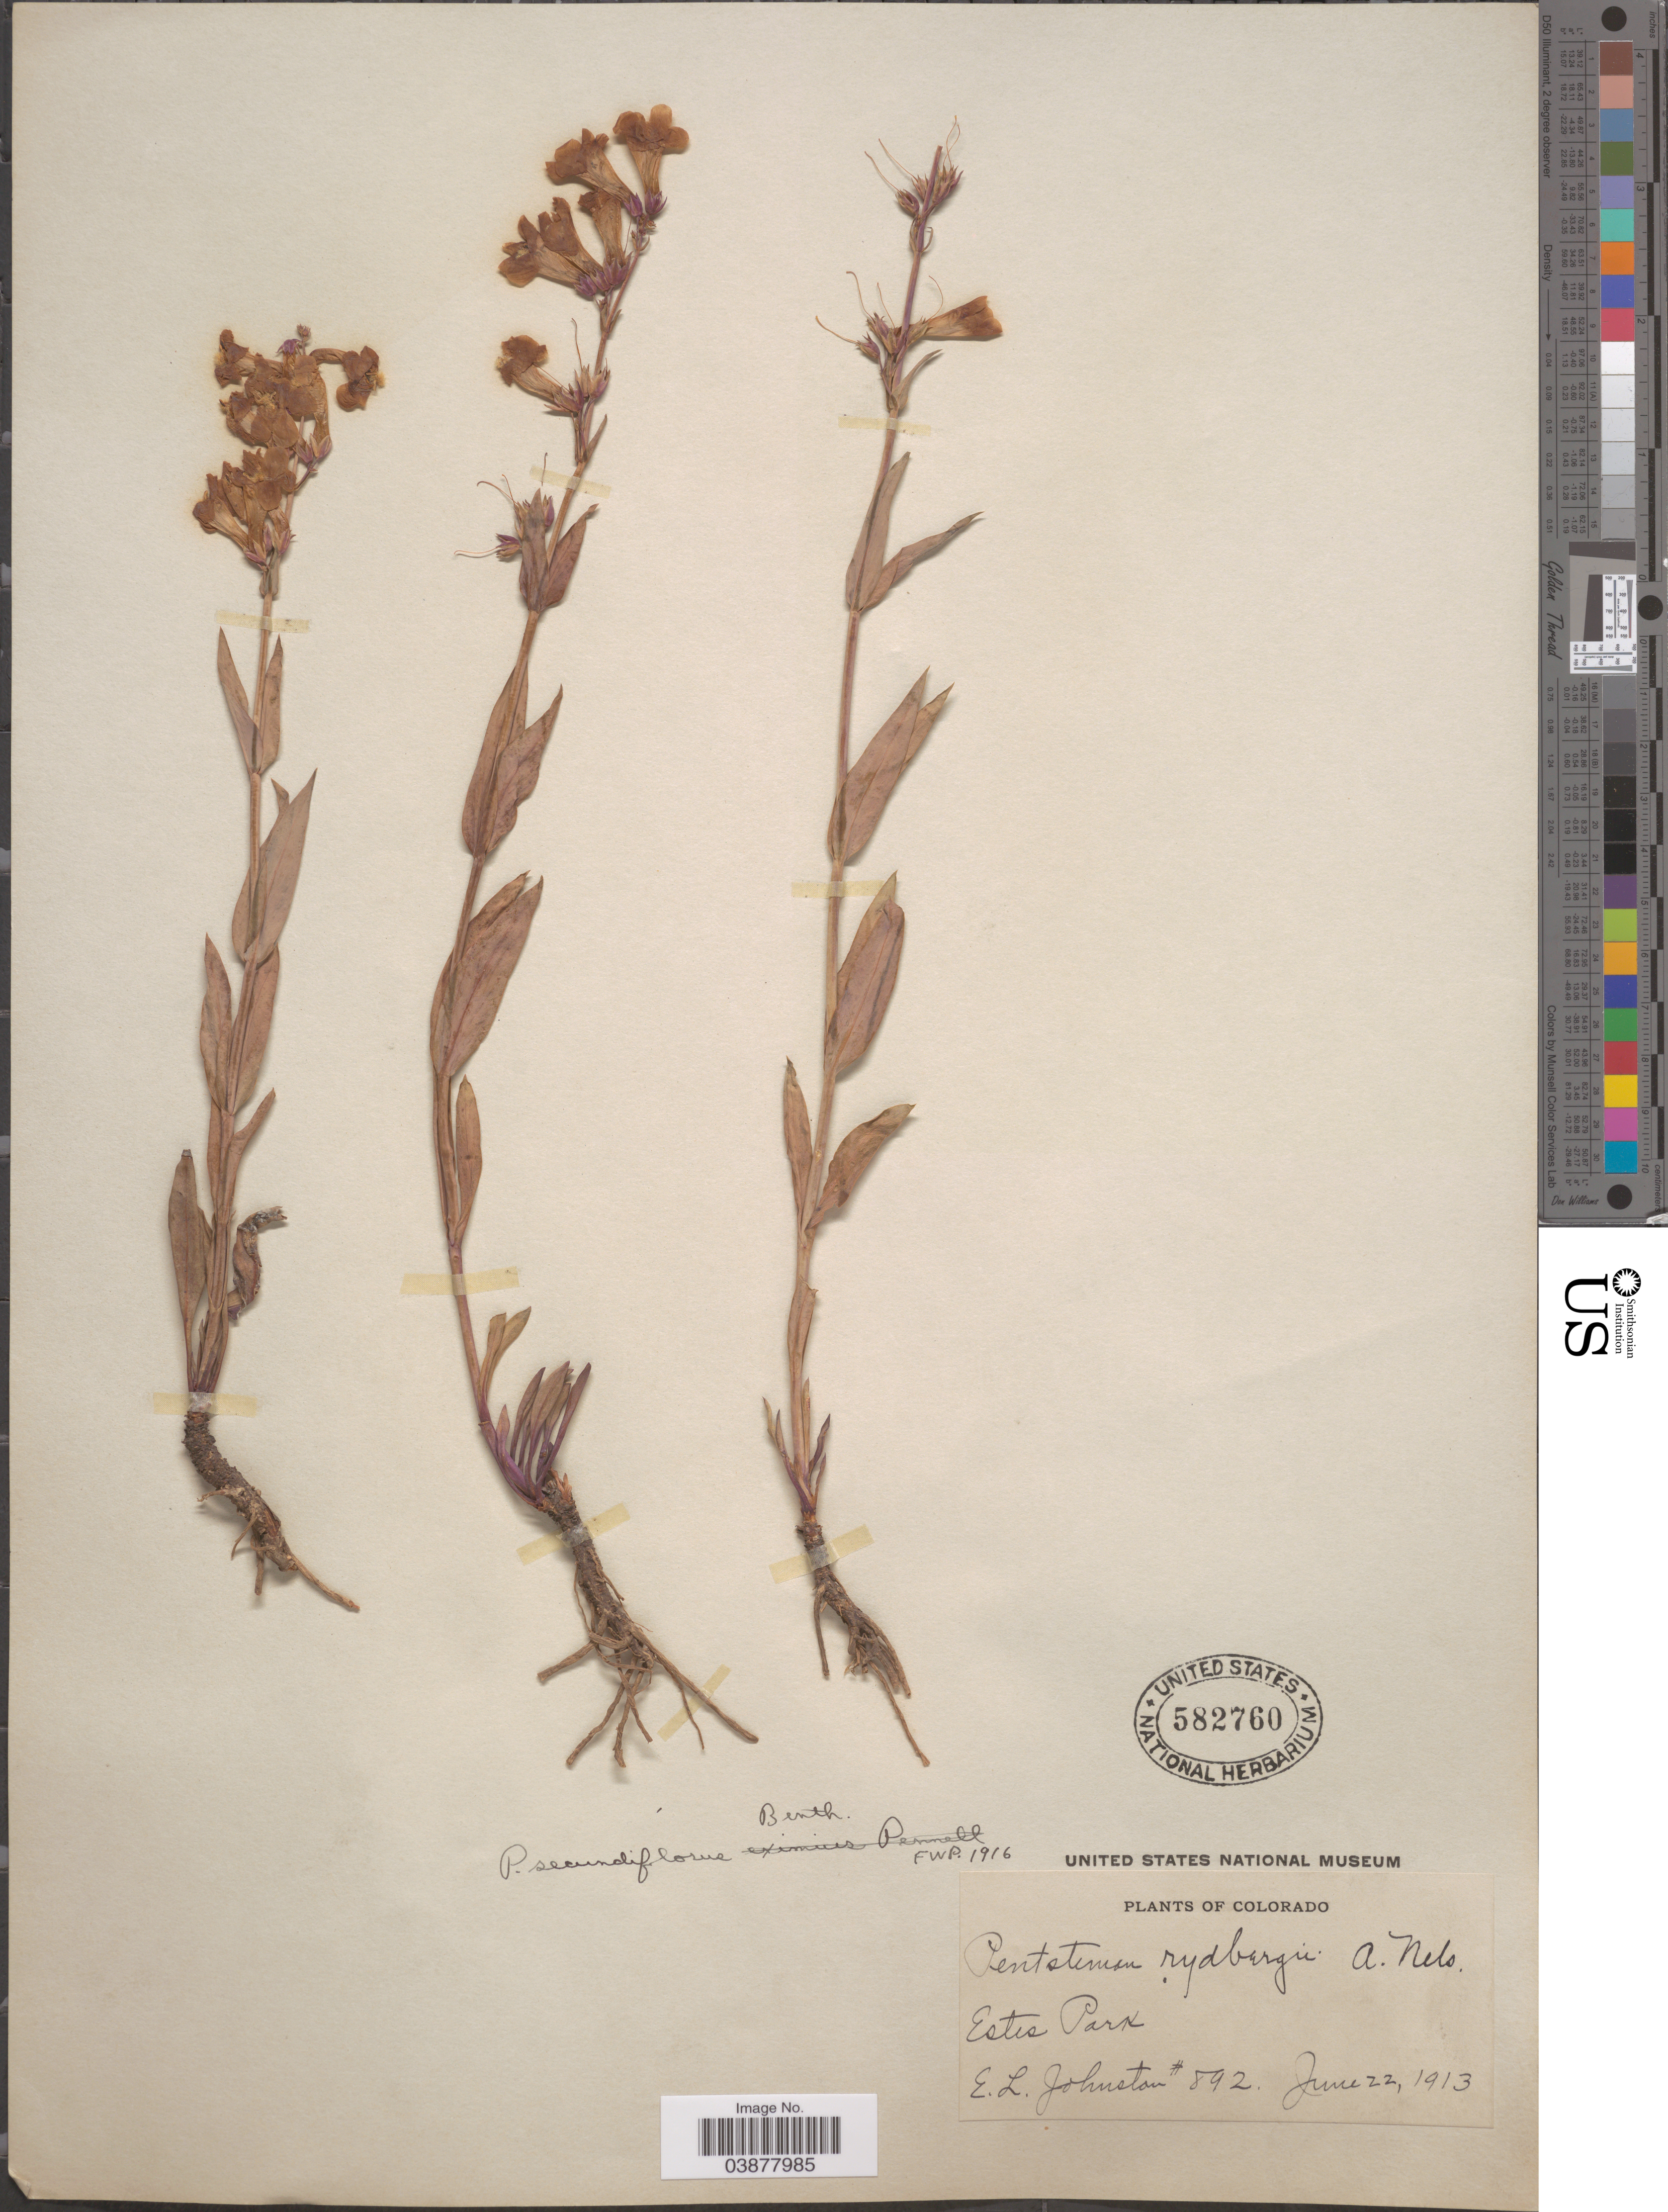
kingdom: Plantae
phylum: Tracheophyta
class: Magnoliopsida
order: Lamiales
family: Plantaginaceae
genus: Penstemon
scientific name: Penstemon secundiflorus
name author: Benth.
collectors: E. L. Johnston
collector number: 892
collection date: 1913-06-22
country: United States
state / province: Colorado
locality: Estes Park.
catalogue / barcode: US 582760